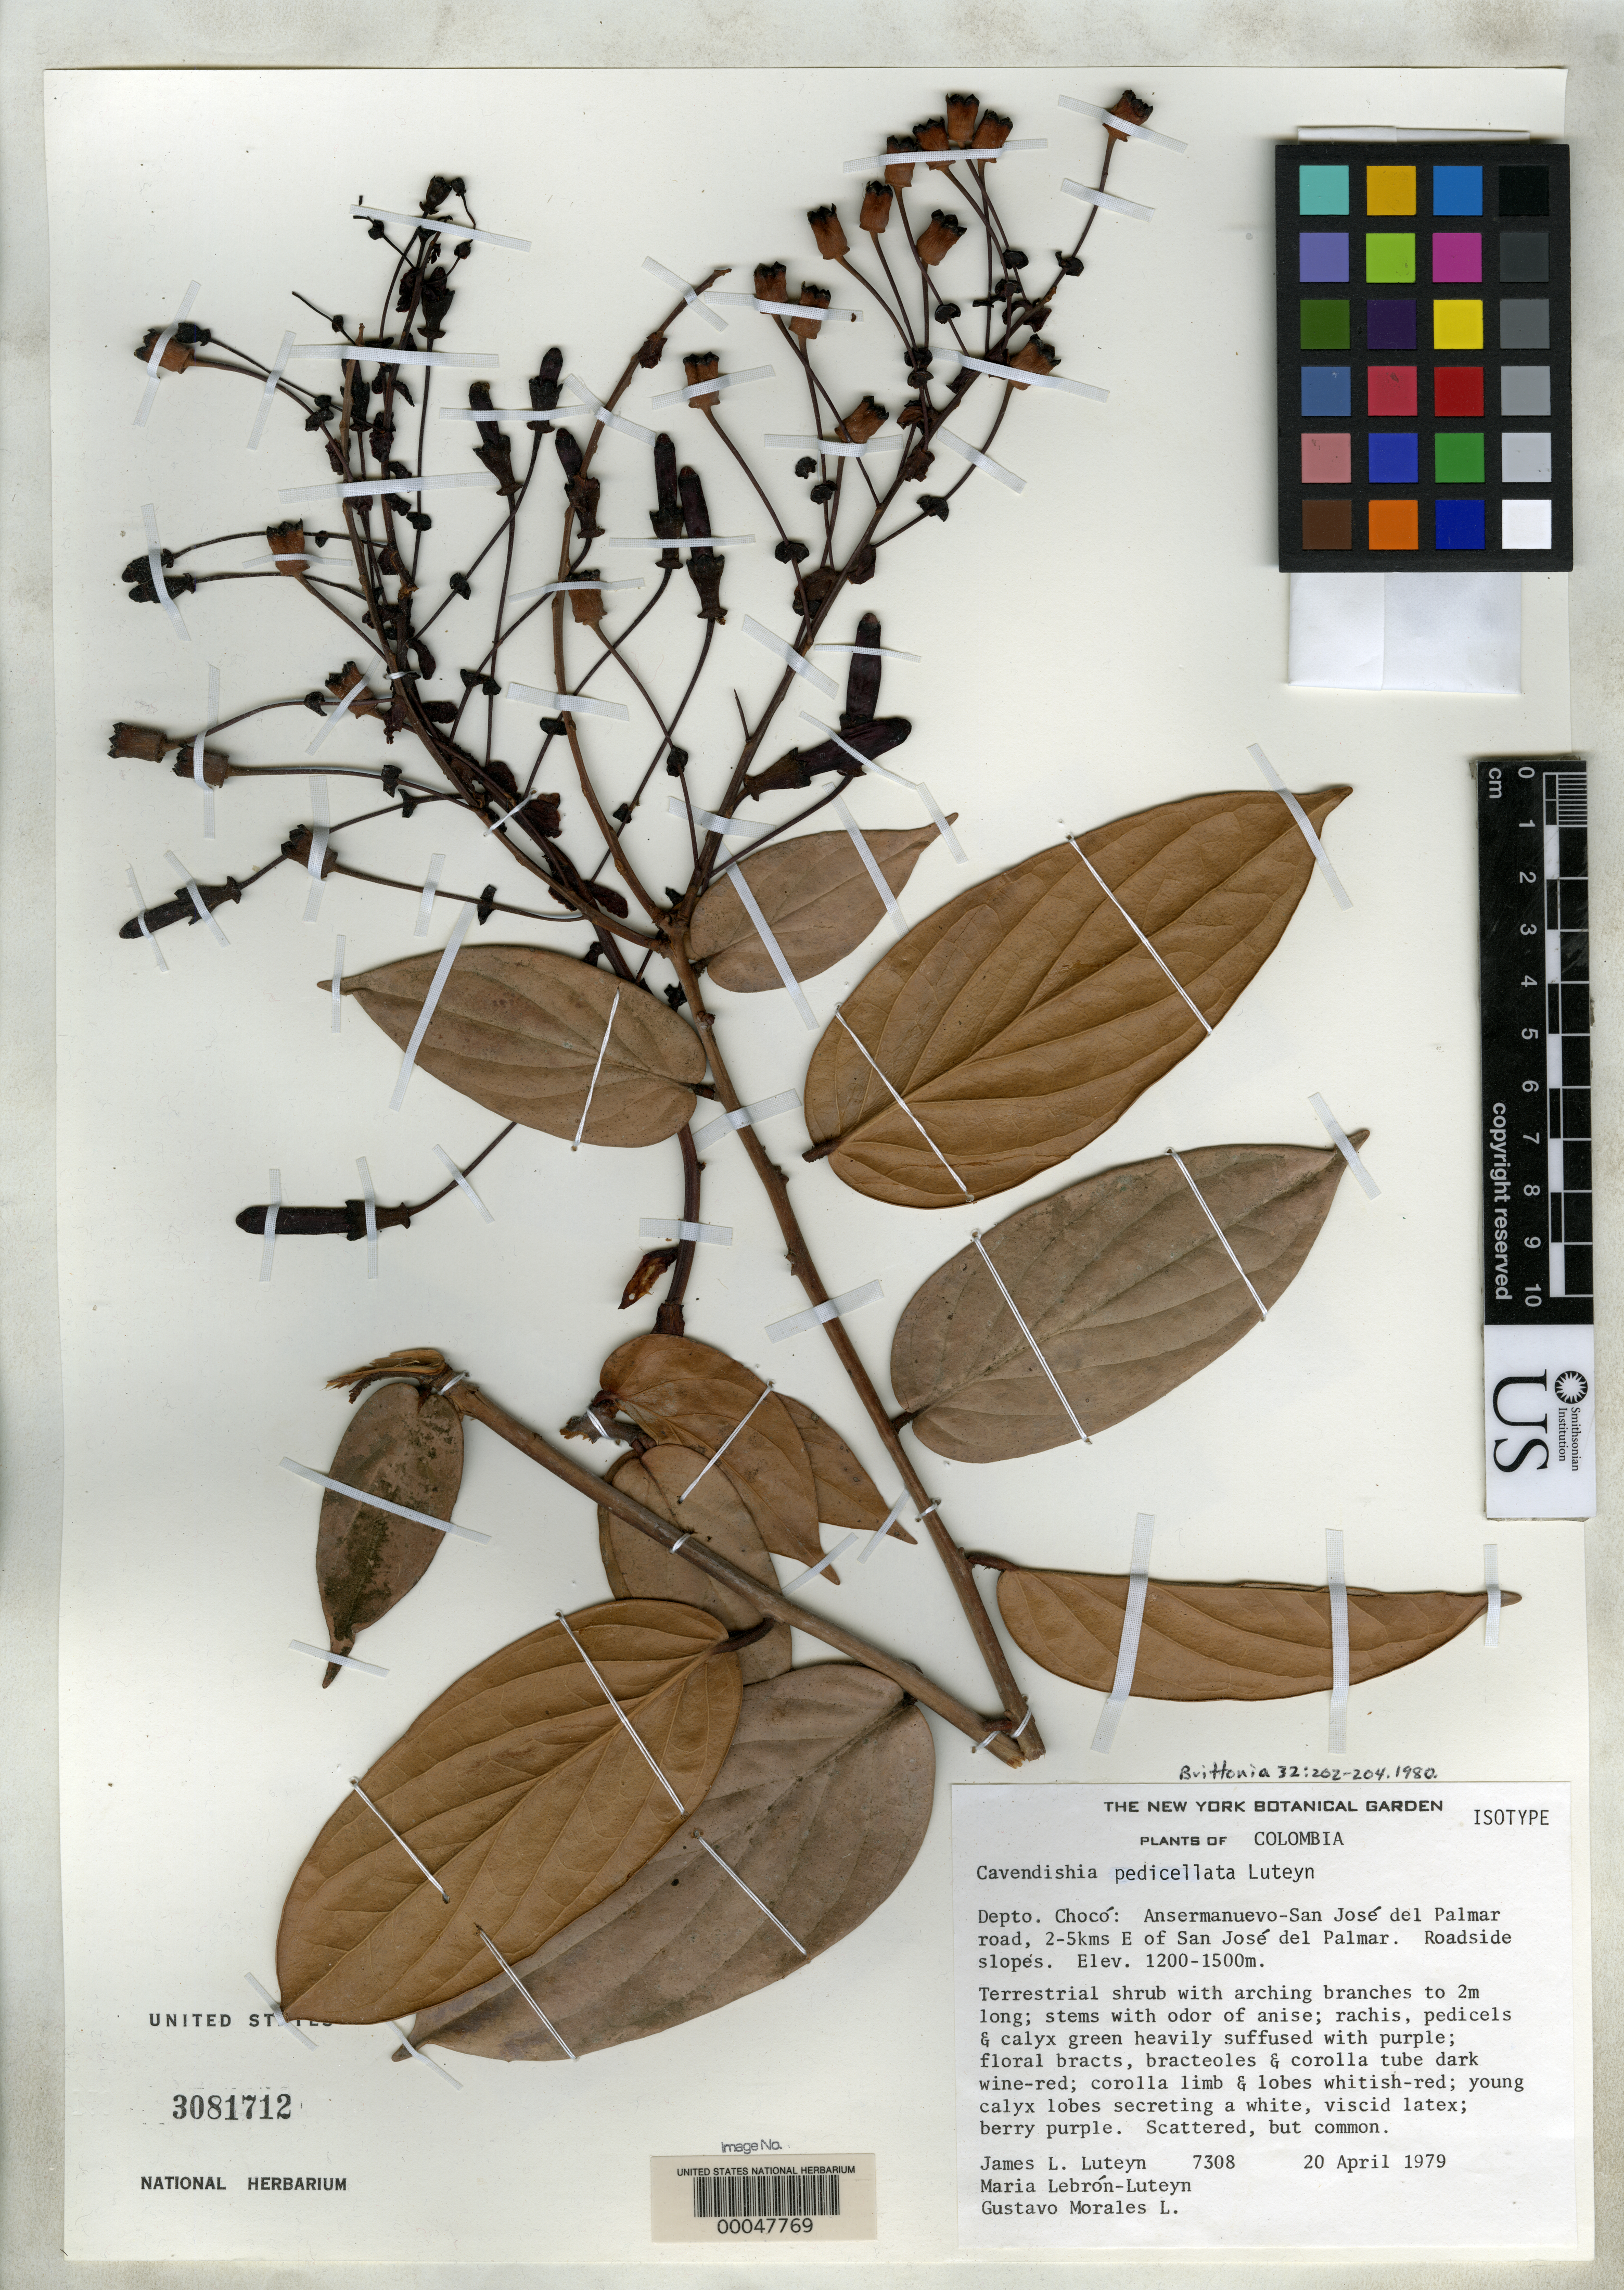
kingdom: Plantae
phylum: Tracheophyta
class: Magnoliopsida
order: Ericales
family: Ericaceae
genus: Cavendishia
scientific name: Cavendishia pedicellata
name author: Luteyn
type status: Isotype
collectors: J. L. Luteyn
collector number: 7308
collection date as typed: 20 Apr 1979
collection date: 1979-04-20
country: Colombia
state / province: Chocó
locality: AnsermaNuevo - San Jose Rd, 2 - 5 km E of San Jose del Palmar.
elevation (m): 1200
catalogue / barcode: US 3081712